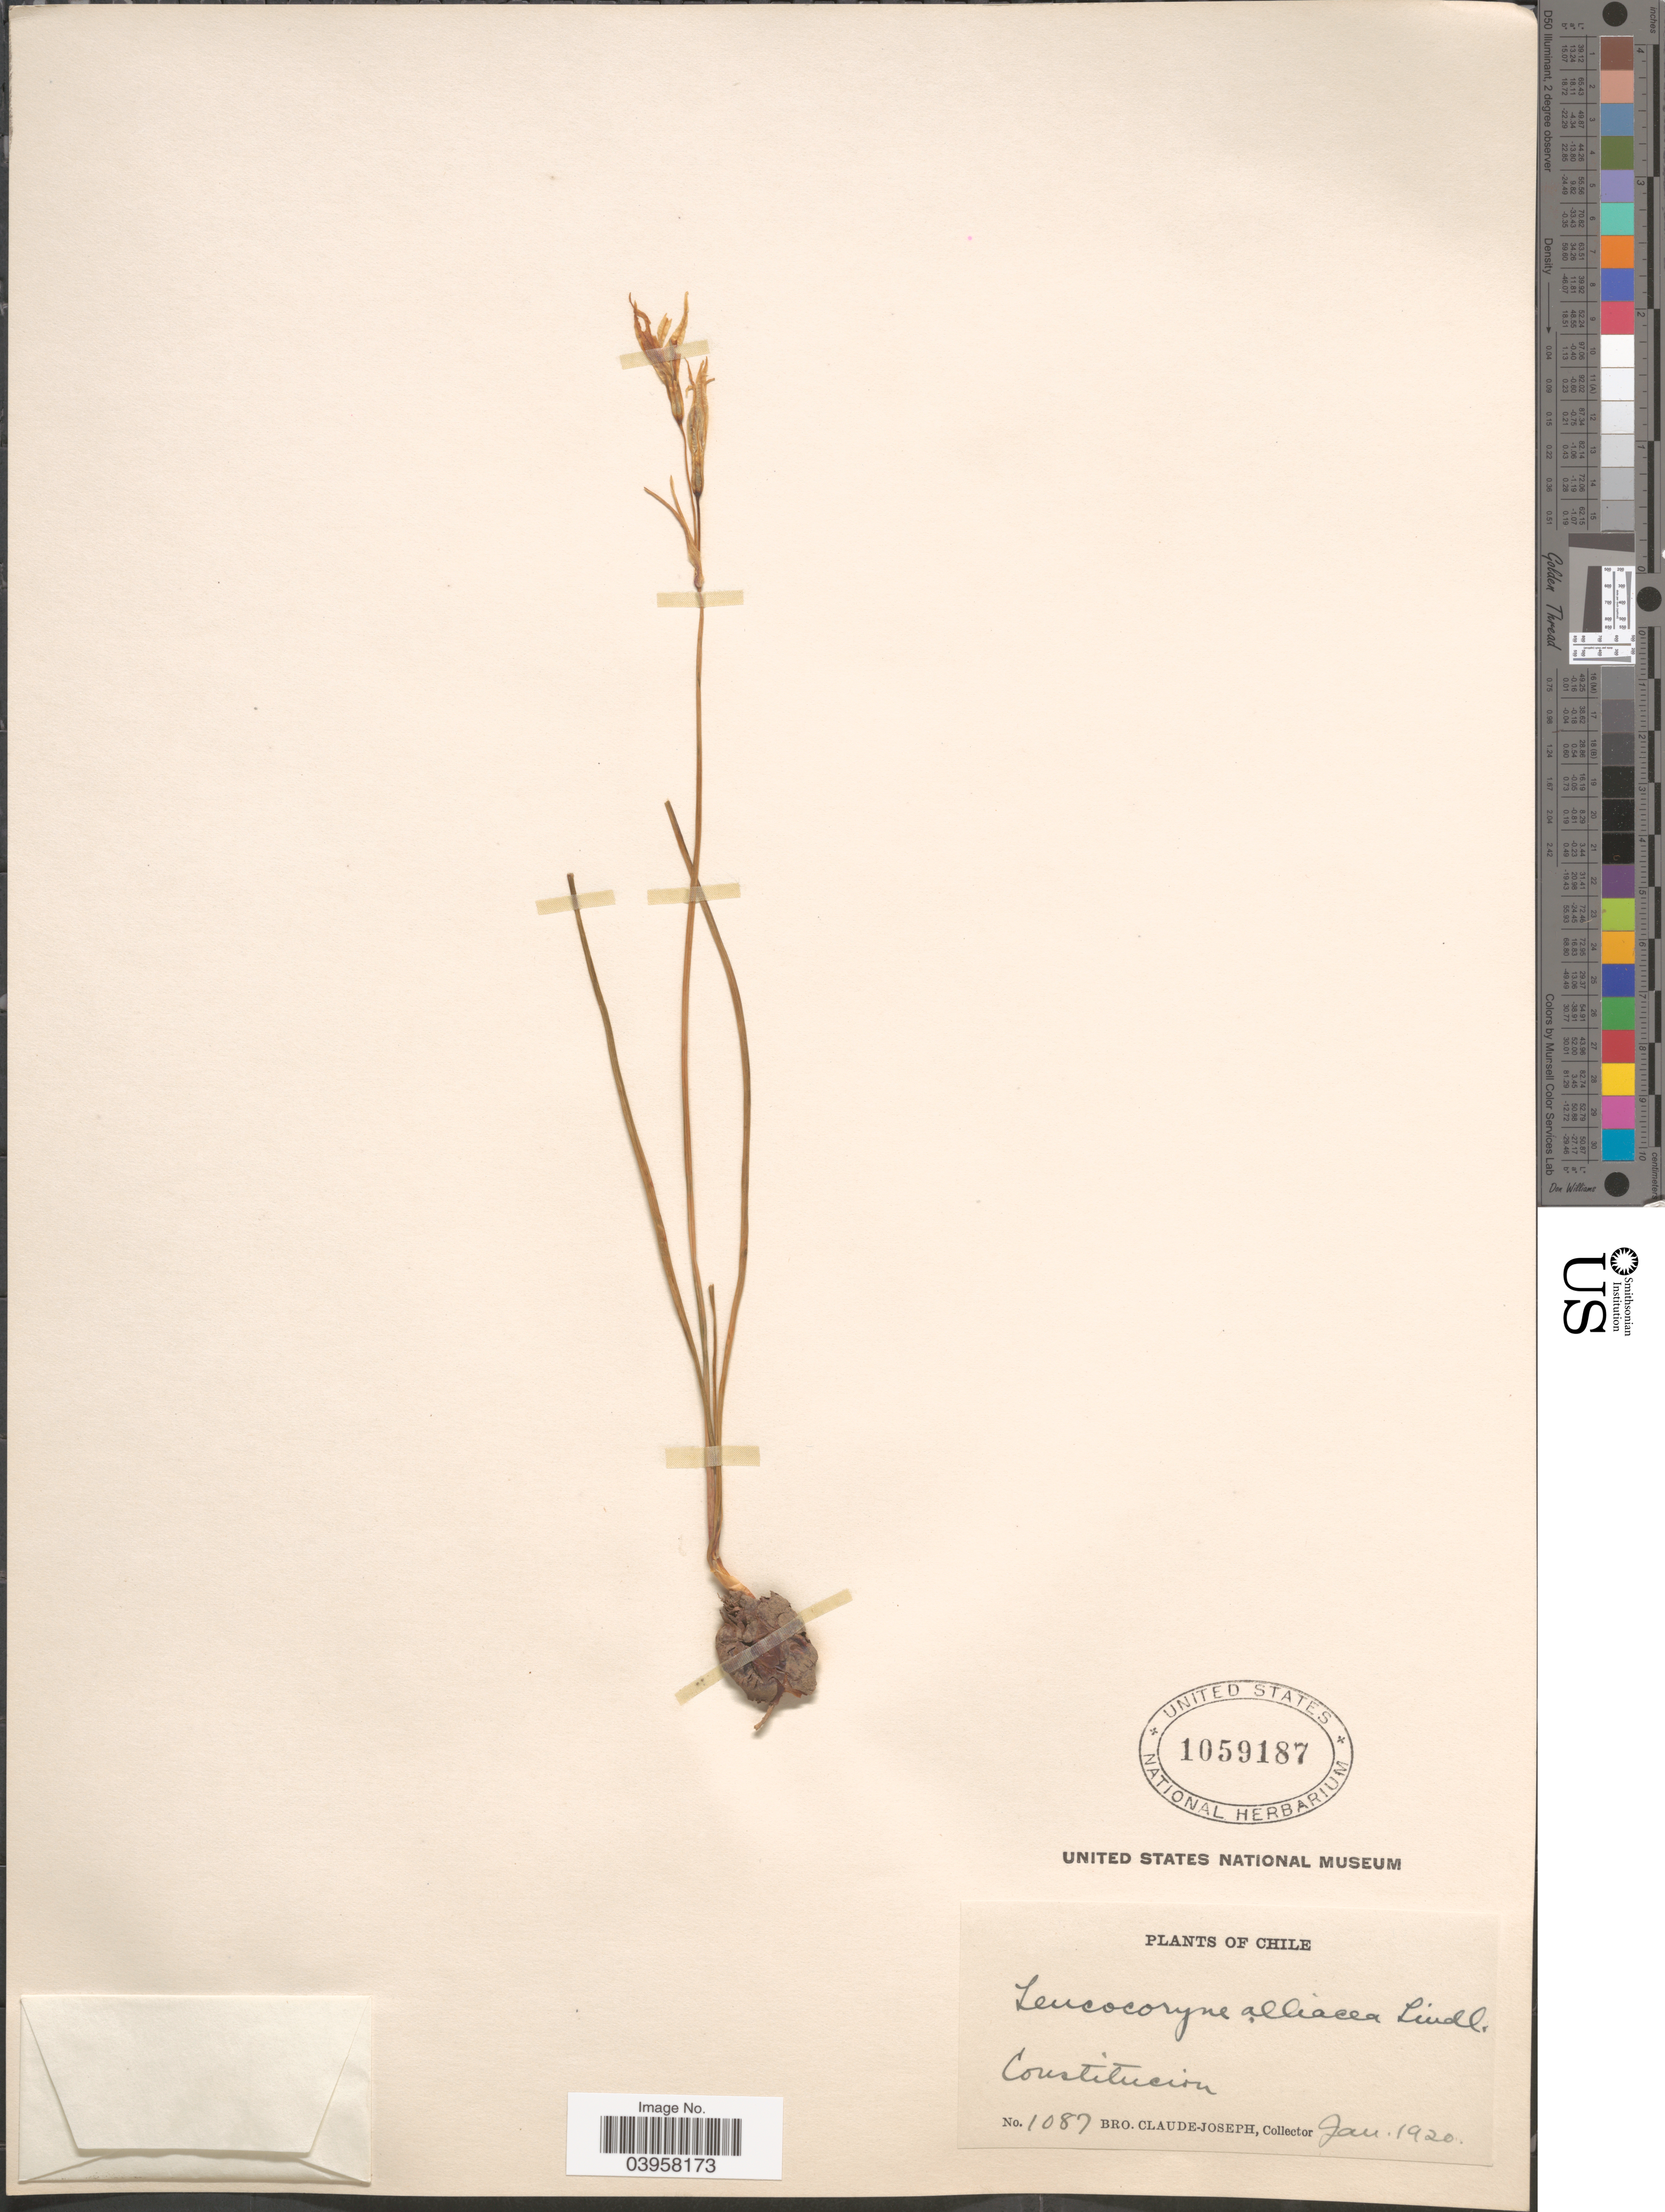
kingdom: Plantae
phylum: Tracheophyta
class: Liliopsida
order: Asparagales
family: Amaryllidaceae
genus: Leucocoryne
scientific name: Leucocoryne alliacea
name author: Lindl.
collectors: Bro. Claude-Joseph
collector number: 1087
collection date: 1920-01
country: Chile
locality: Constitucion.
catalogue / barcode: US 1059187